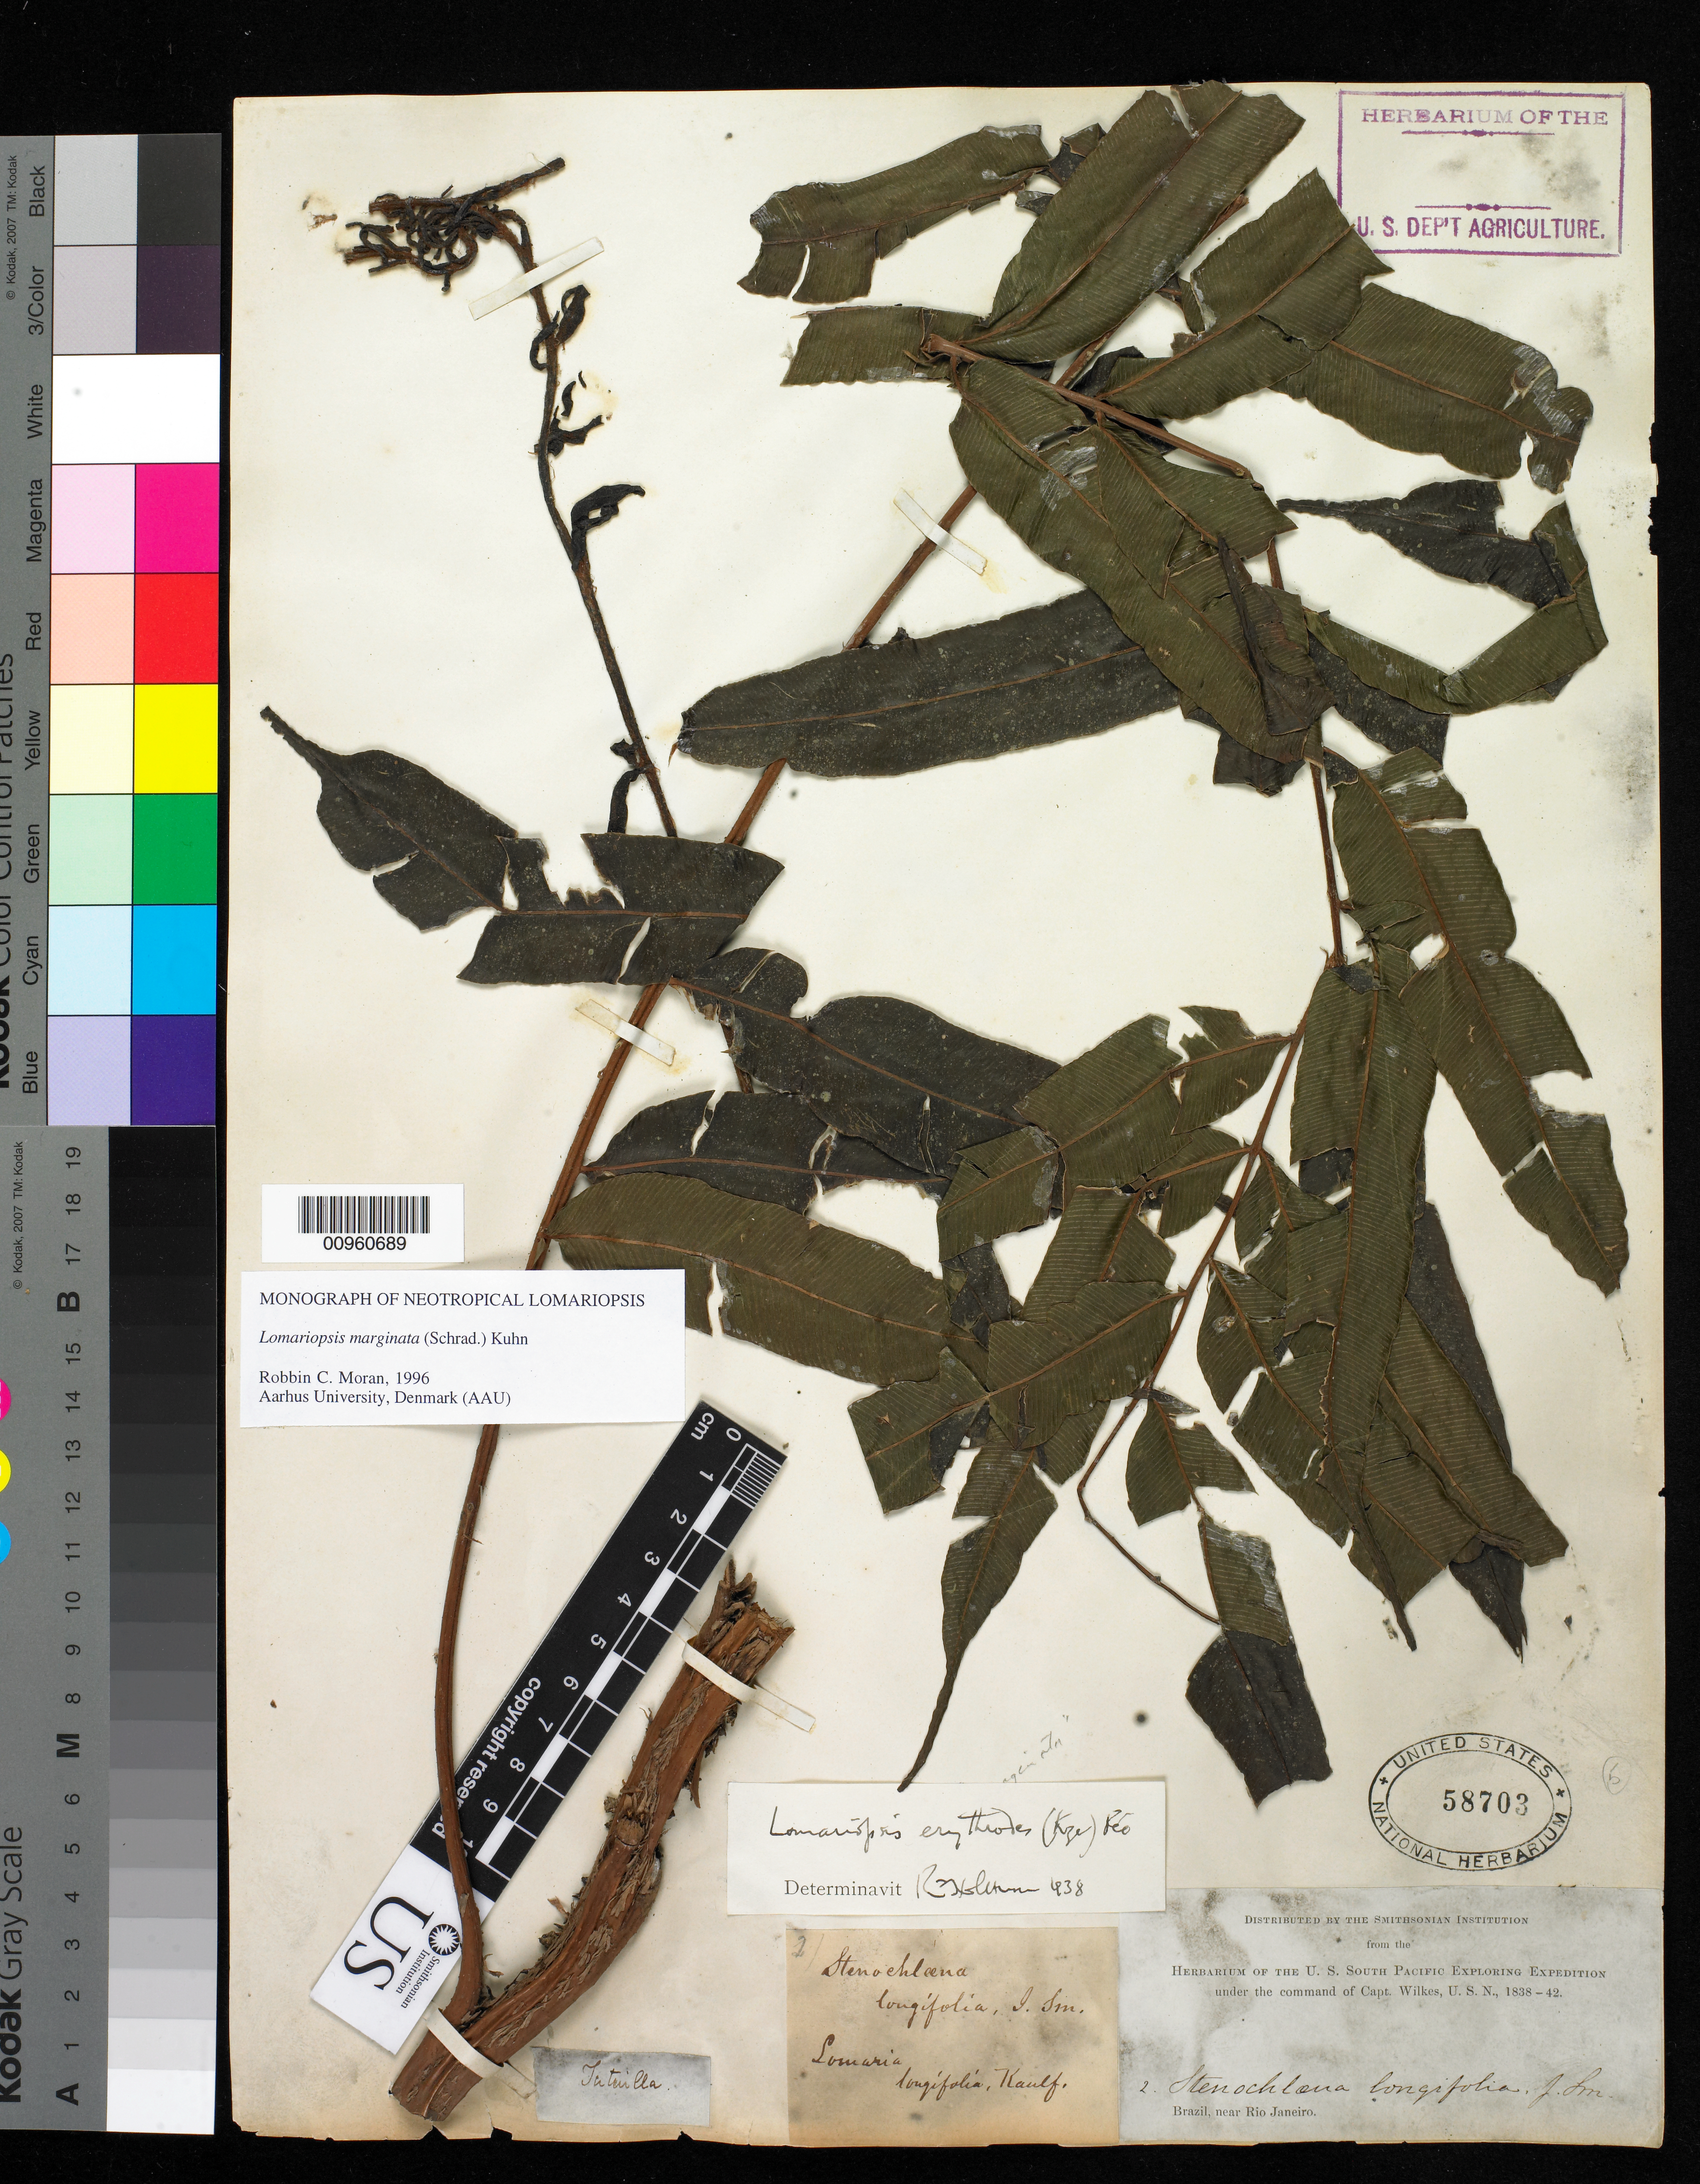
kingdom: Plantae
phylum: Tracheophyta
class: Polypodiopsida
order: Polypodiales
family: Lomariopsidaceae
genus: Lomariopsis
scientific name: Lomariopsis marginata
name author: Kuhn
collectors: Wilkes Explor. Exped.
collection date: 1838/1842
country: Brazil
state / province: Rio de Janeiro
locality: Brzil, near Rio de Janeiro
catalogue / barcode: US 58703